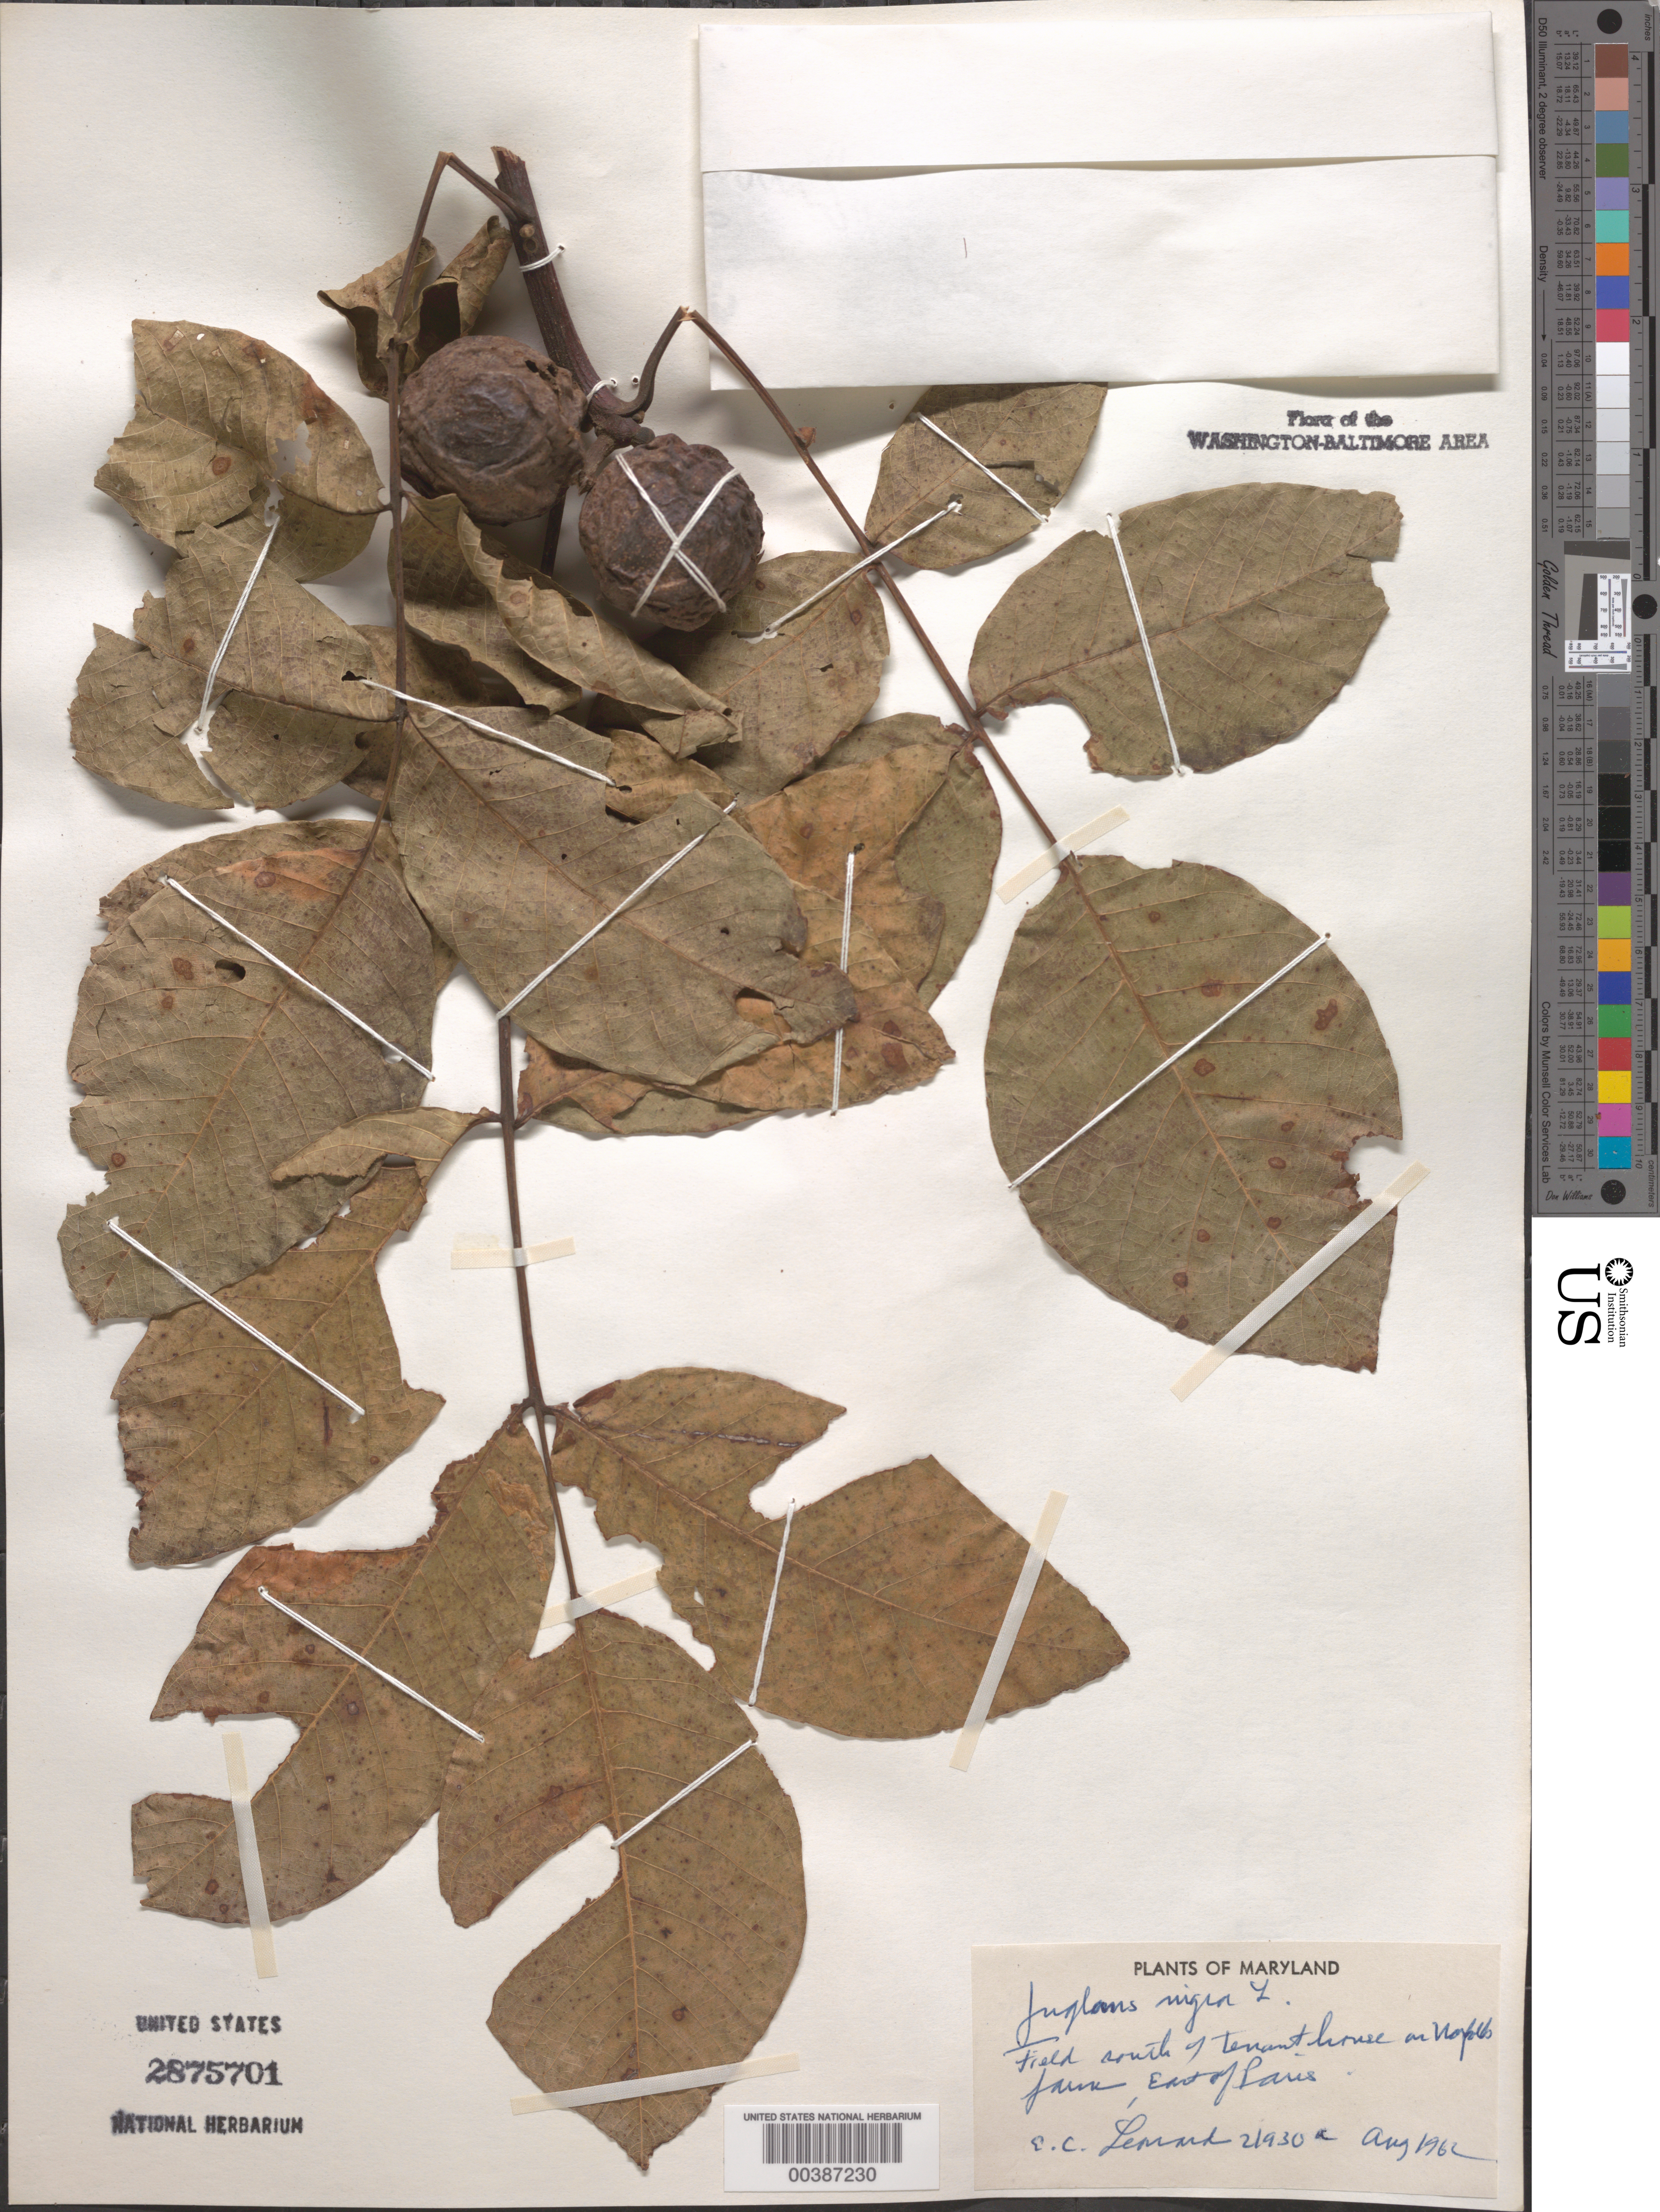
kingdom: Plantae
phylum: Tracheophyta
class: Magnoliopsida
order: Fagales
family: Juglandaceae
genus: Juglans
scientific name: Juglans nigra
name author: L.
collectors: E. C. Leonard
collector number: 21930A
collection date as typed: Aug 1962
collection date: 1962-08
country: United States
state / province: Maryland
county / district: Calvert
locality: Norfolk Farm, east of Paris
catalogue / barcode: US 2875701